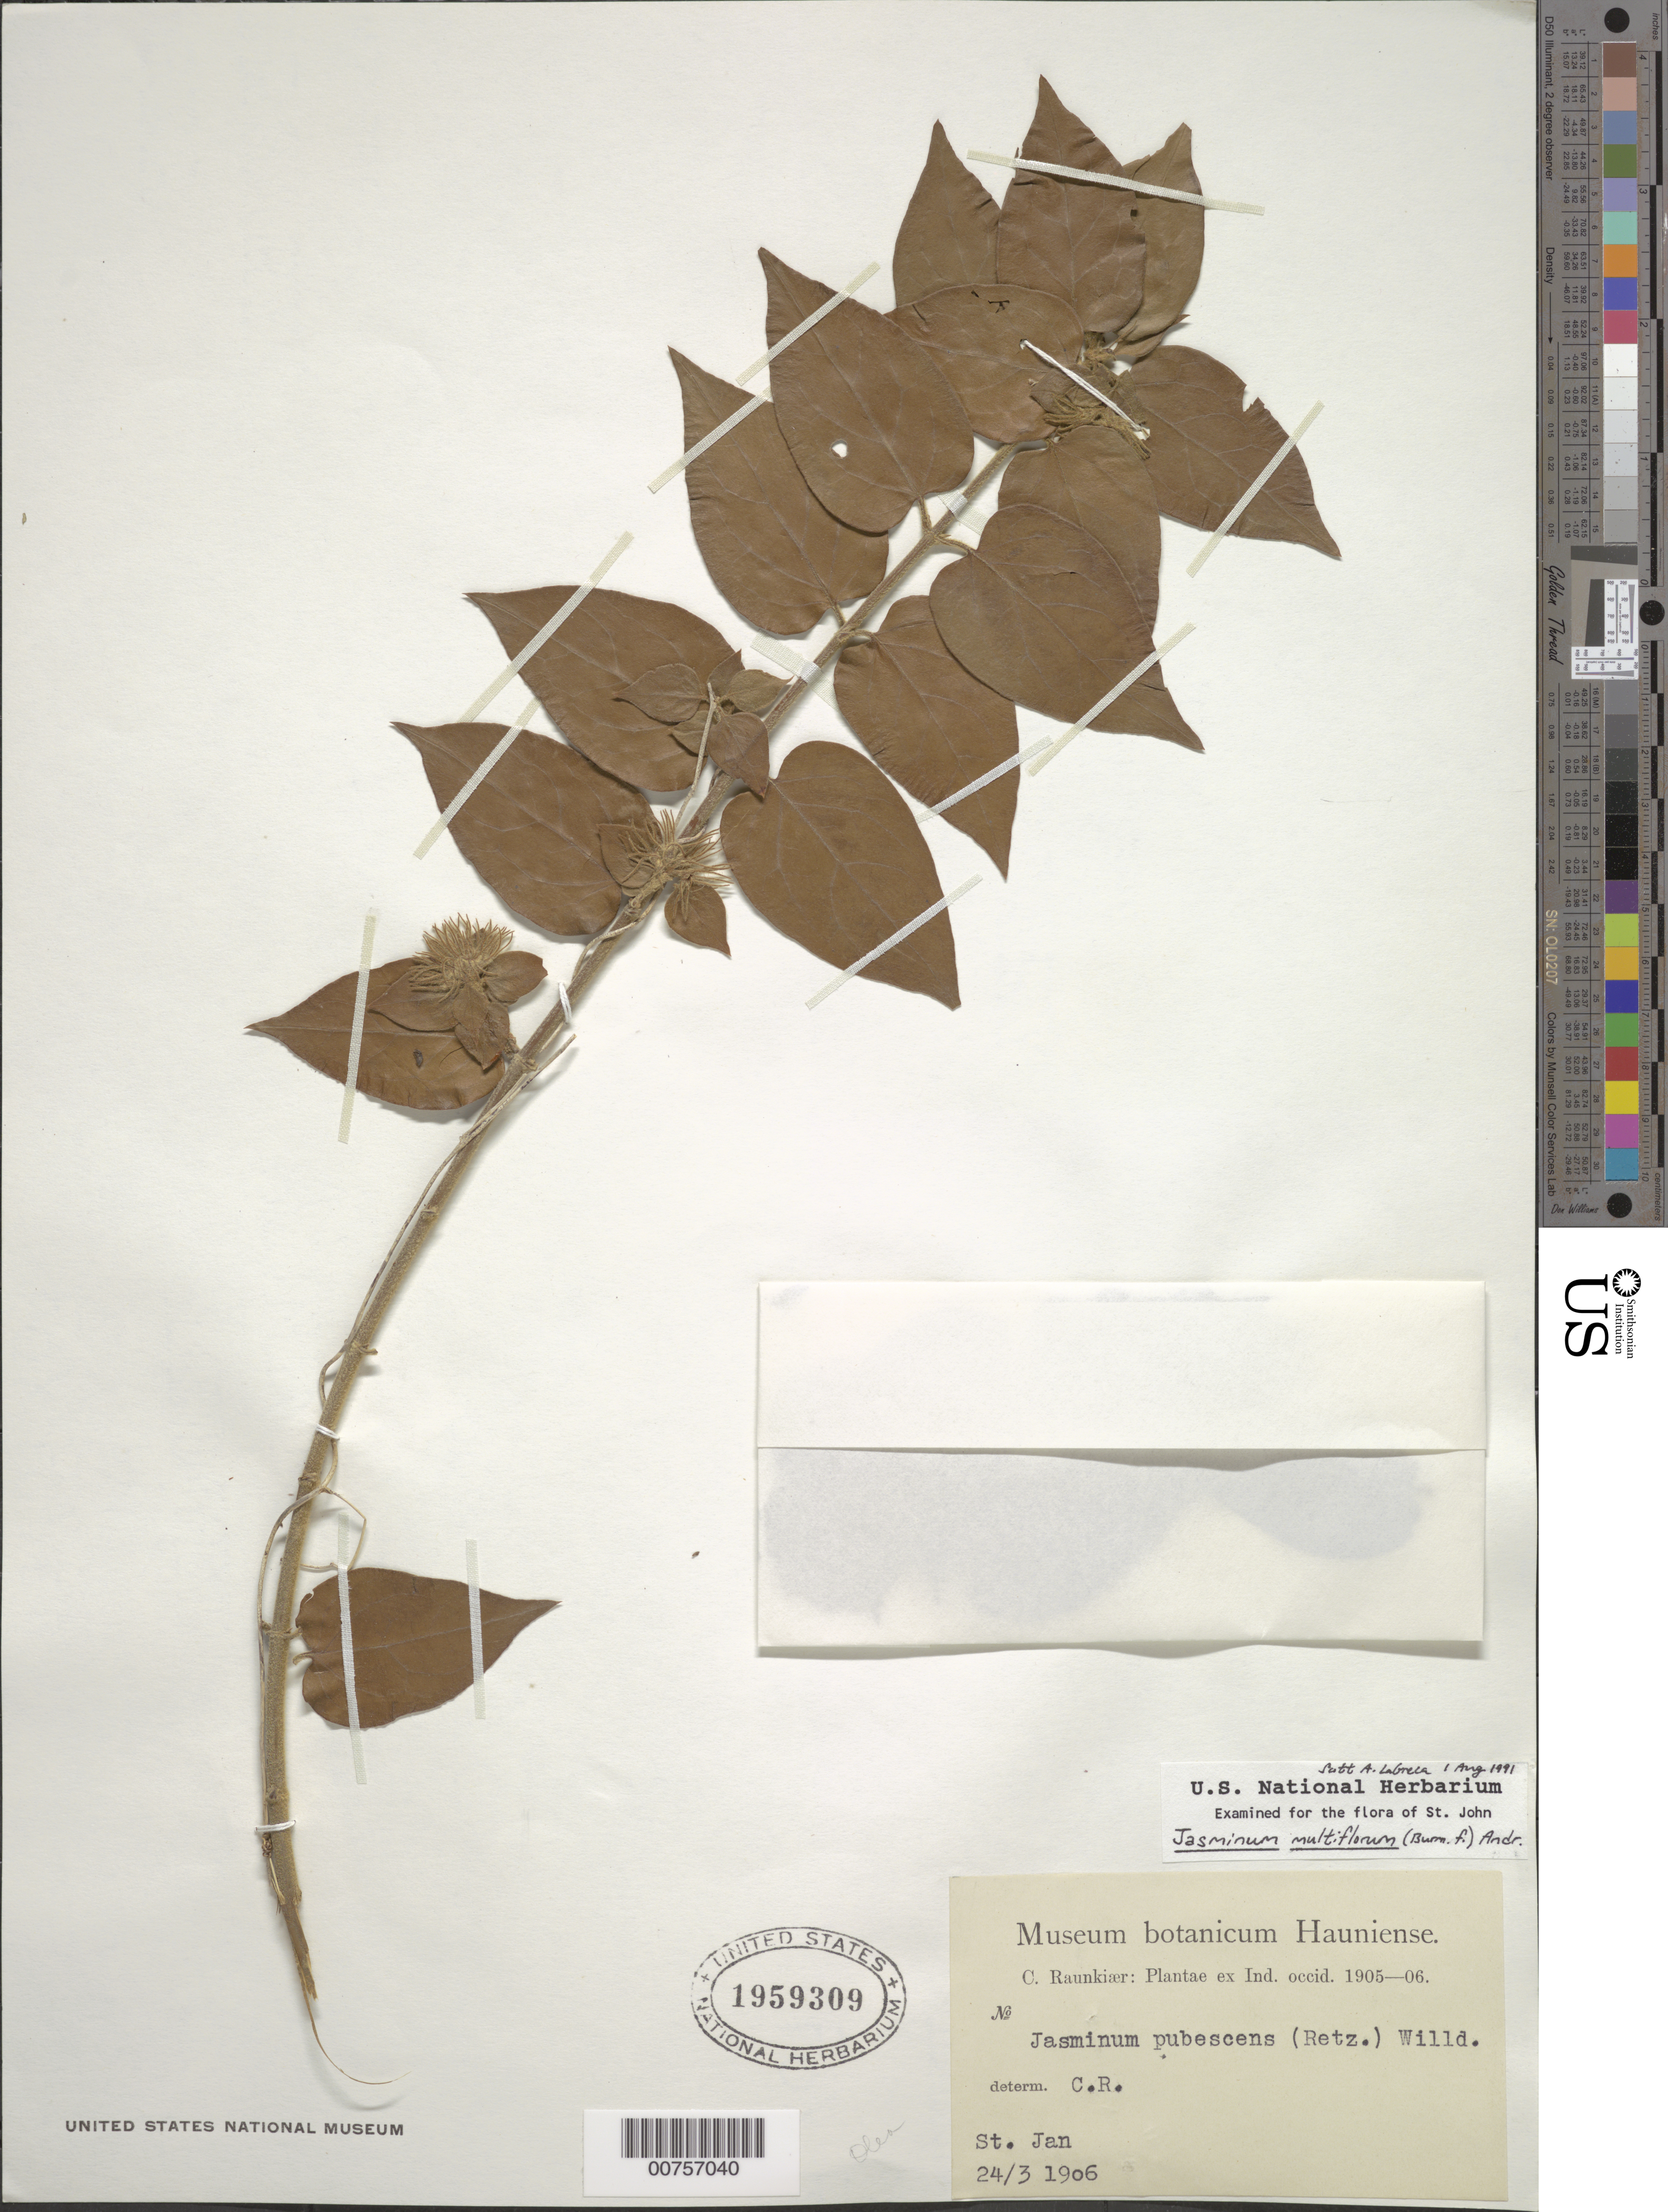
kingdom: Plantae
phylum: Tracheophyta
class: Magnoliopsida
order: Lamiales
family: Oleaceae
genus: Jasminum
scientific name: Jasminum multiflorum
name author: (Burm. f.) Andrews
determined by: La Greca, S. A.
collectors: C. Raunkiær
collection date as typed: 24 Mar 1906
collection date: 1906-03-24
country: U.S. Virgin Islands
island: St. John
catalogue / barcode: US 1959309